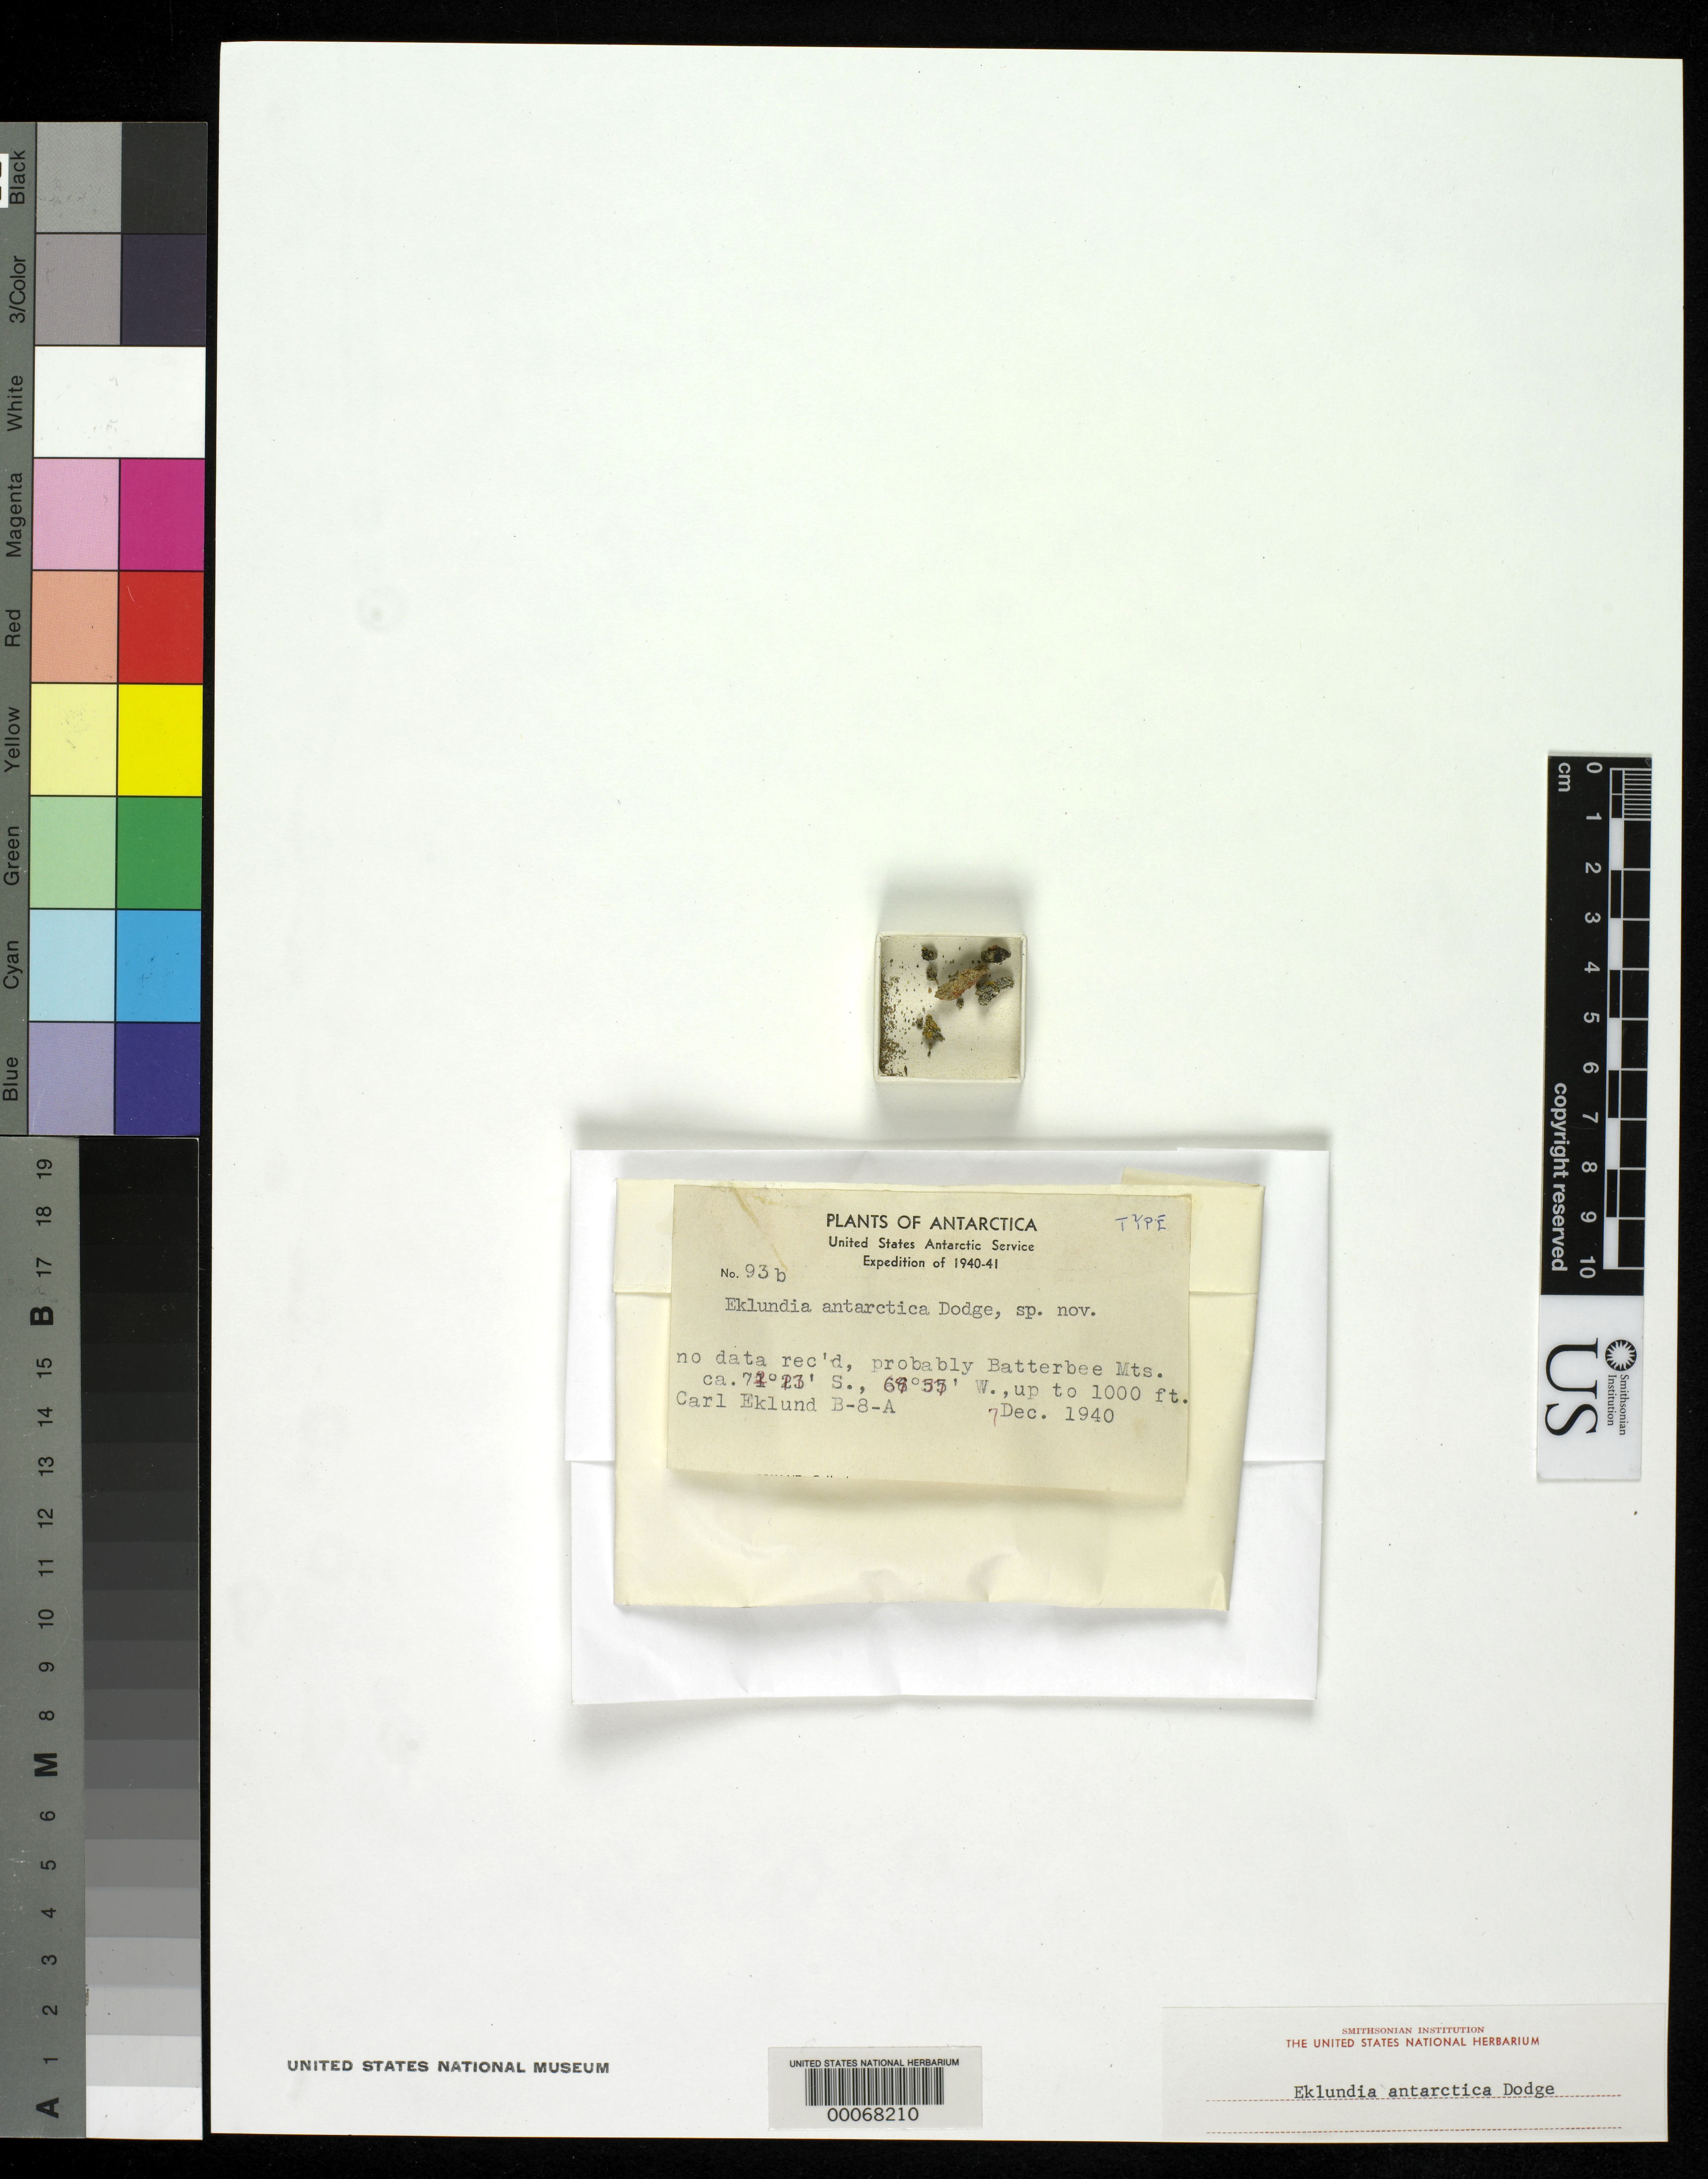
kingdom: Fungi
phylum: Ascomycota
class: Candelariomycetes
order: Candelariales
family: Candelariaceae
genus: Eklundia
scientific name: Eklundia antarctica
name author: C.W. Dodge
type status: Type Collection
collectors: C. Eklund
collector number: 93b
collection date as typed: Dec 1940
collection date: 1940-12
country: Antarctica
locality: Batterbee Mts.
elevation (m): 0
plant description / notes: Annotated "TYPE"; = holotype?